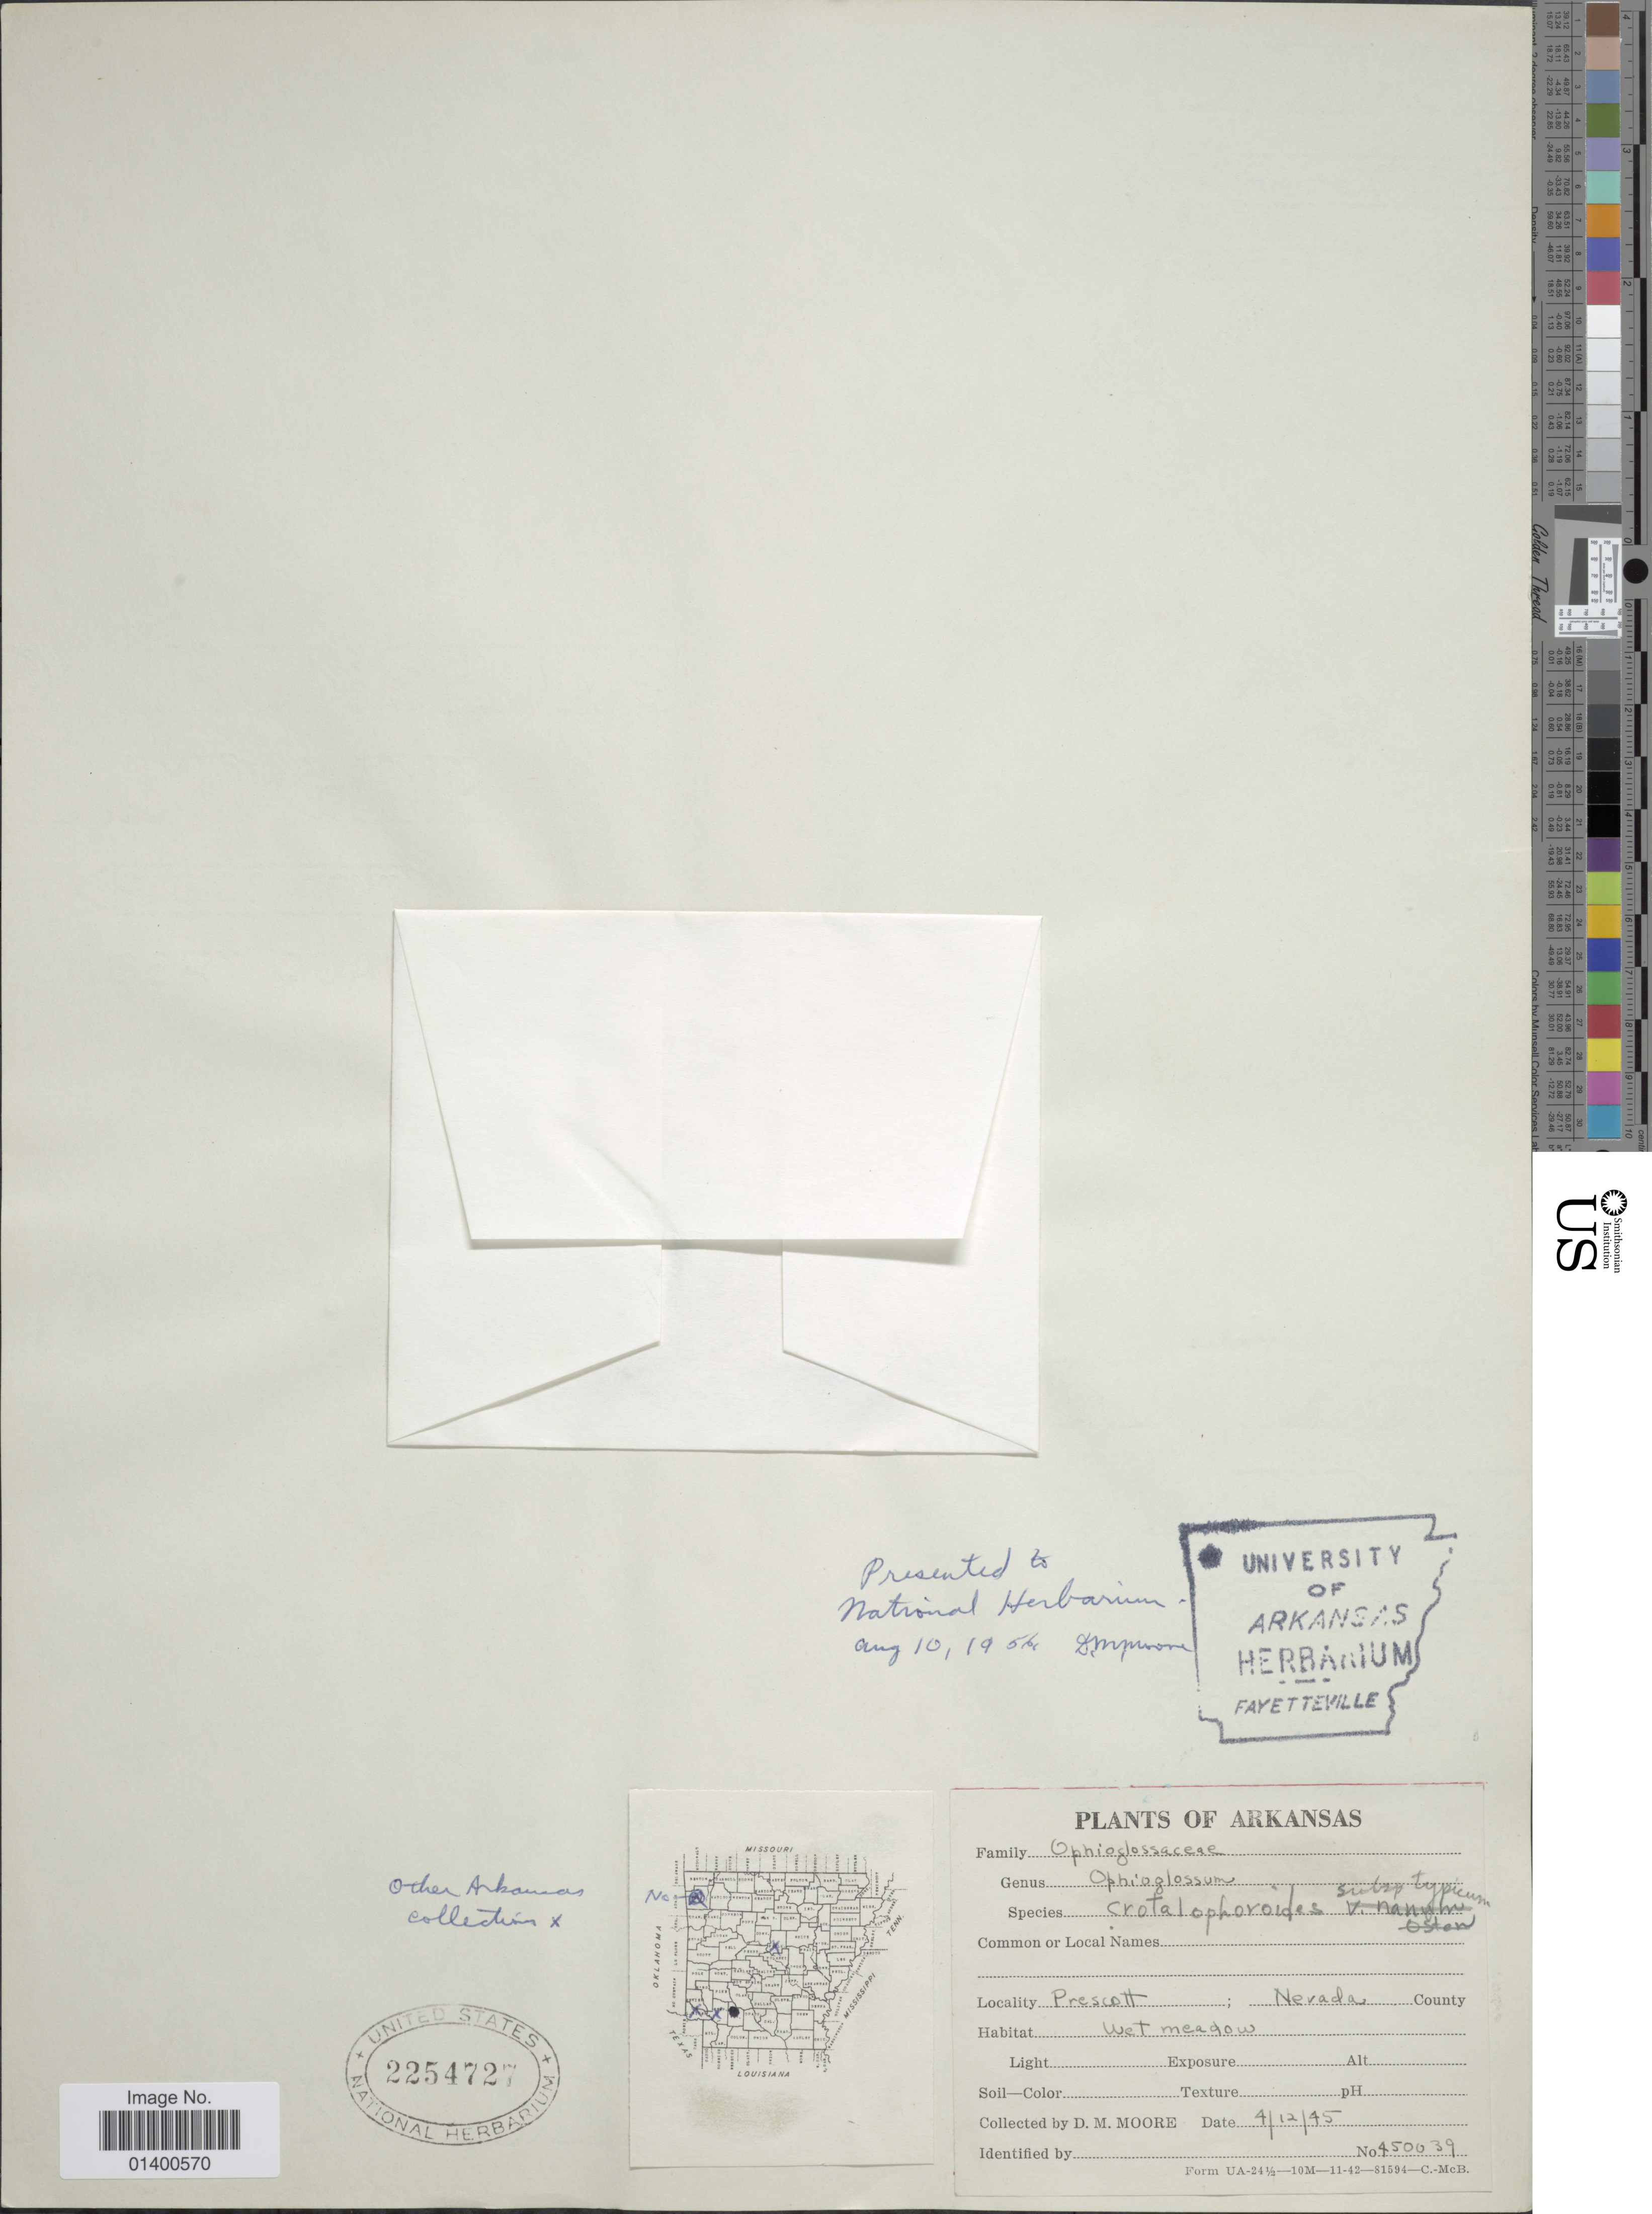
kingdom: Plantae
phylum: Tracheophyta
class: Polypodiopsida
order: Ophioglossales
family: Ophioglossaceae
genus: Ophioglossum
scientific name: Ophioglossum crotalophoroides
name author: Walter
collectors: D. Moore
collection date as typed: Transcribed d/m/y: 4/12/45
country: United States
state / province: Arkansas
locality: Prescott; Nevada County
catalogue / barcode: US 2254727